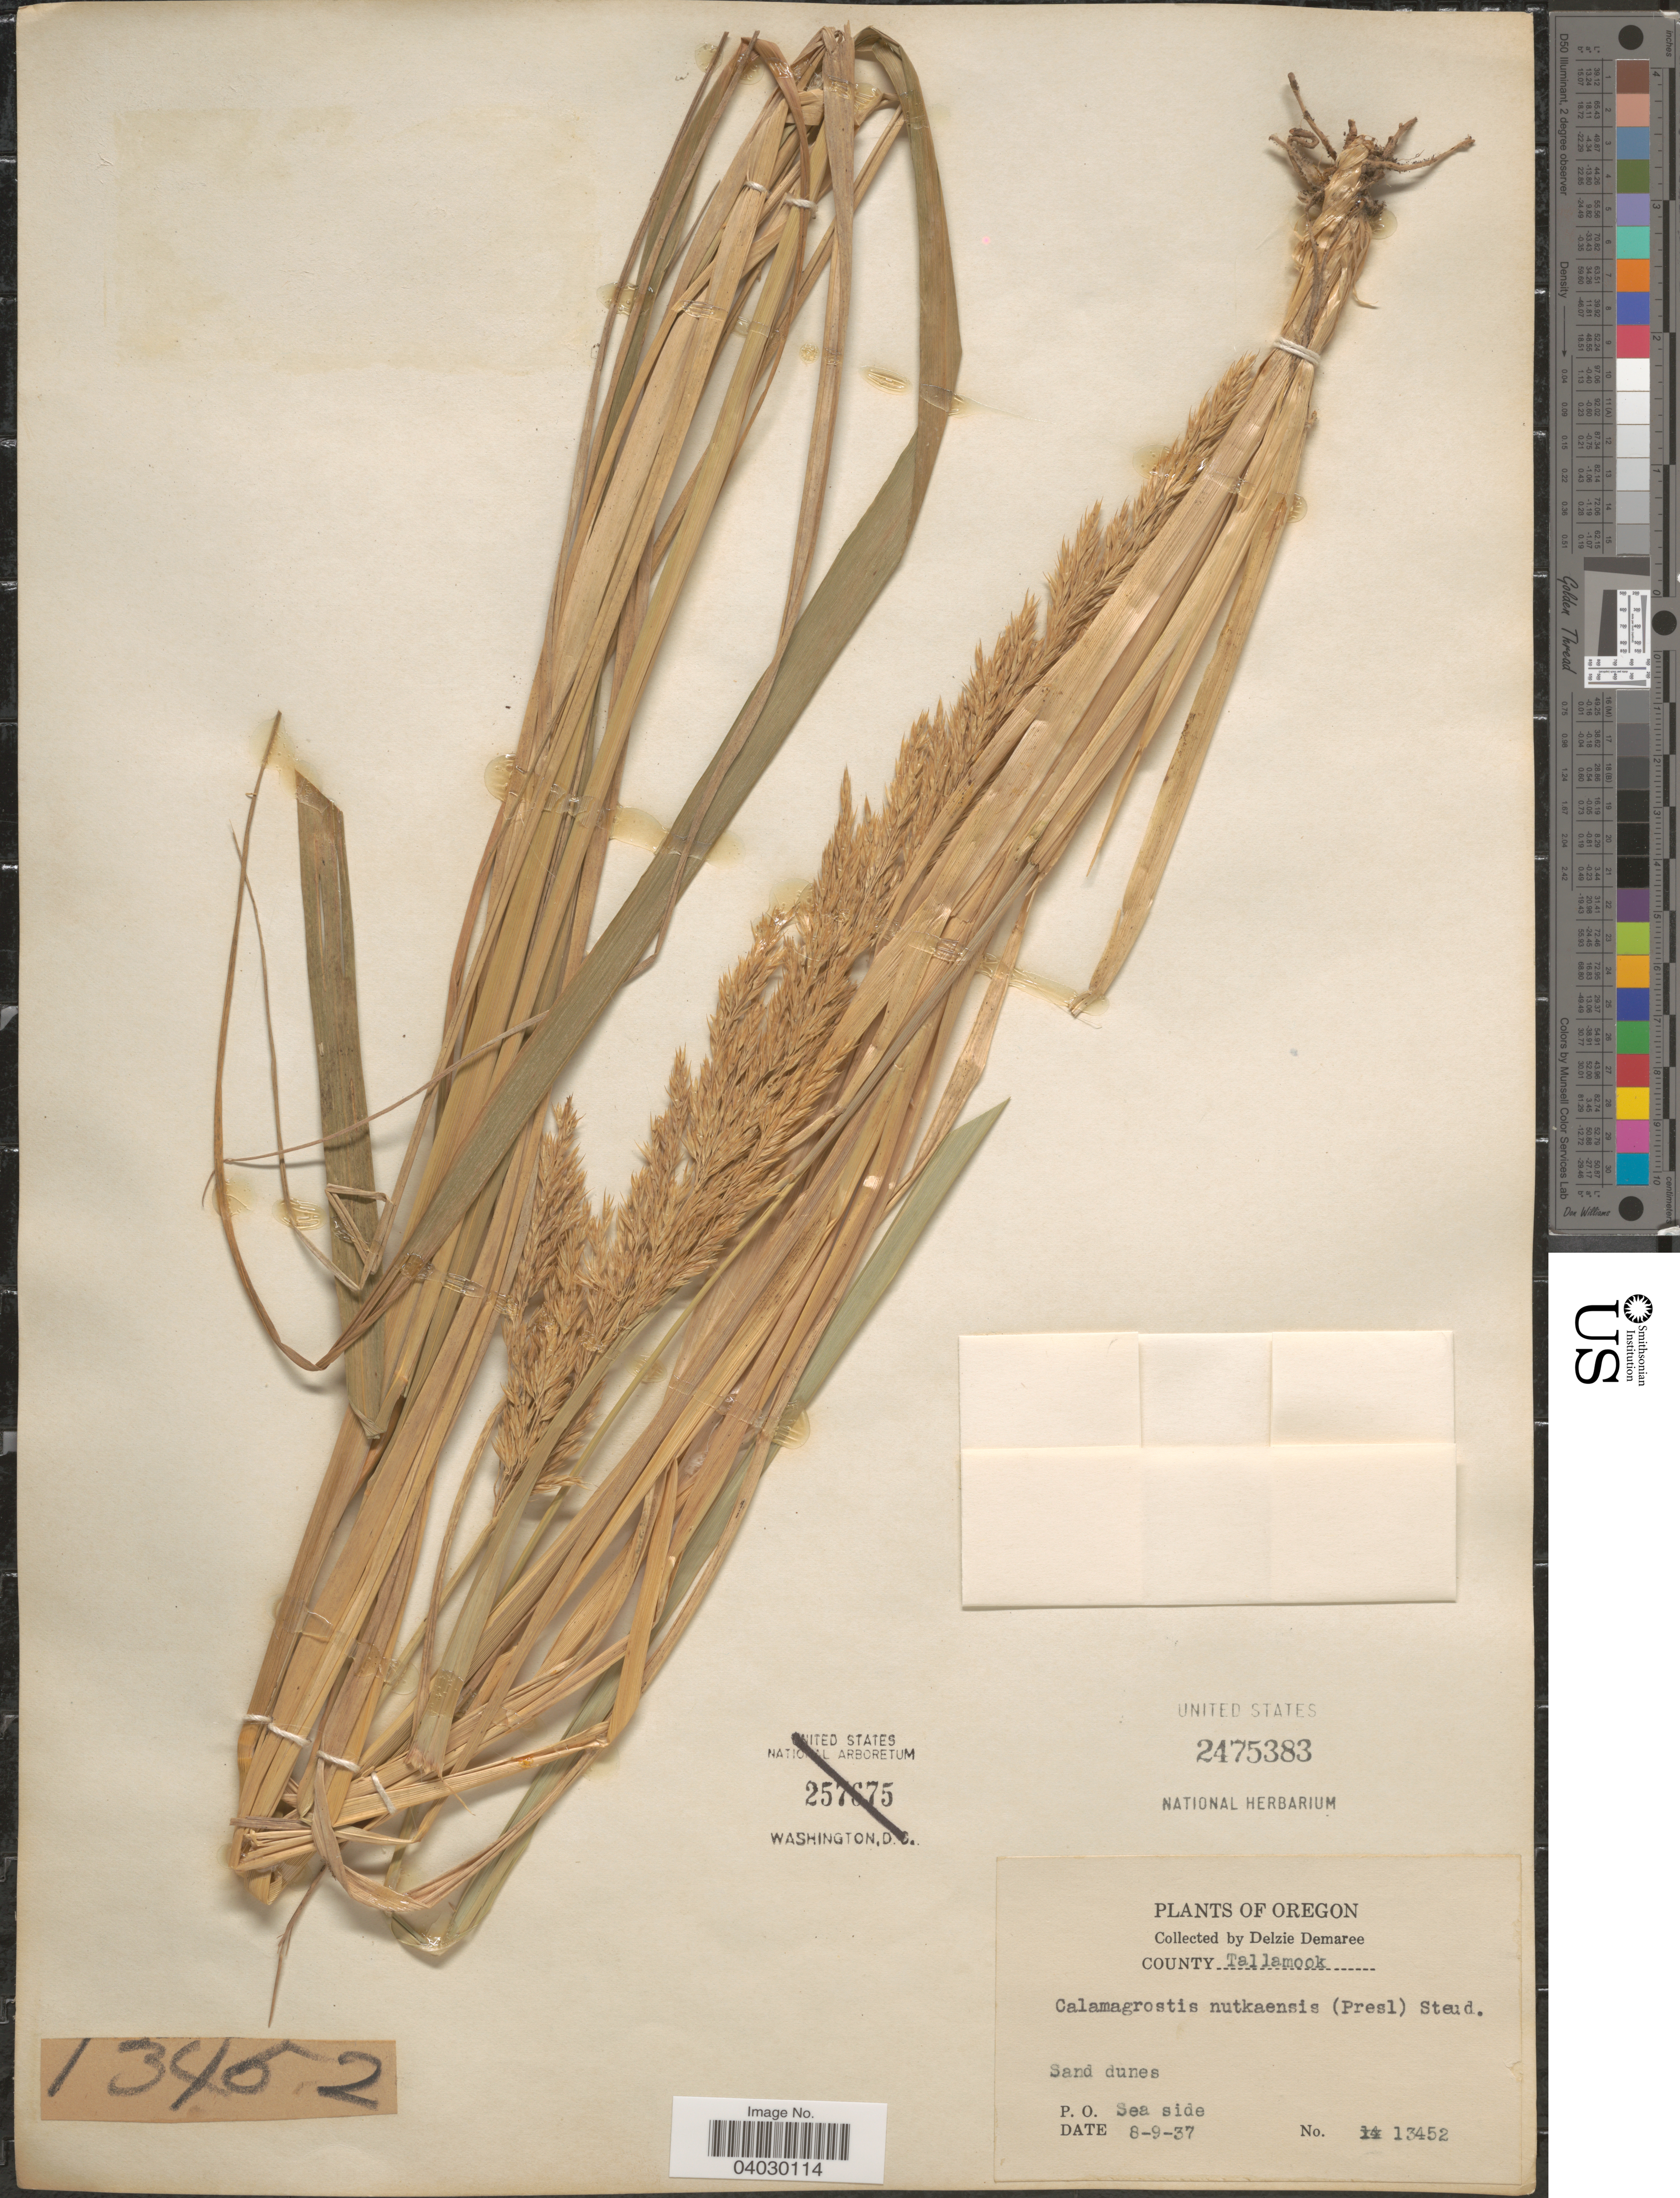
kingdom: Plantae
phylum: Tracheophyta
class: Liliopsida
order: Poales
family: Poaceae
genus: Calamagrostis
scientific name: Calamagrostis nutkaensis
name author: (J. Presl) Steud.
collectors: D. Demaree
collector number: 13452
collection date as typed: Transcribed d/m/y: 9/8/37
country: United States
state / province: Oregon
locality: County Tallamook. P. O. Sea side.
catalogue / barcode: US 2475383